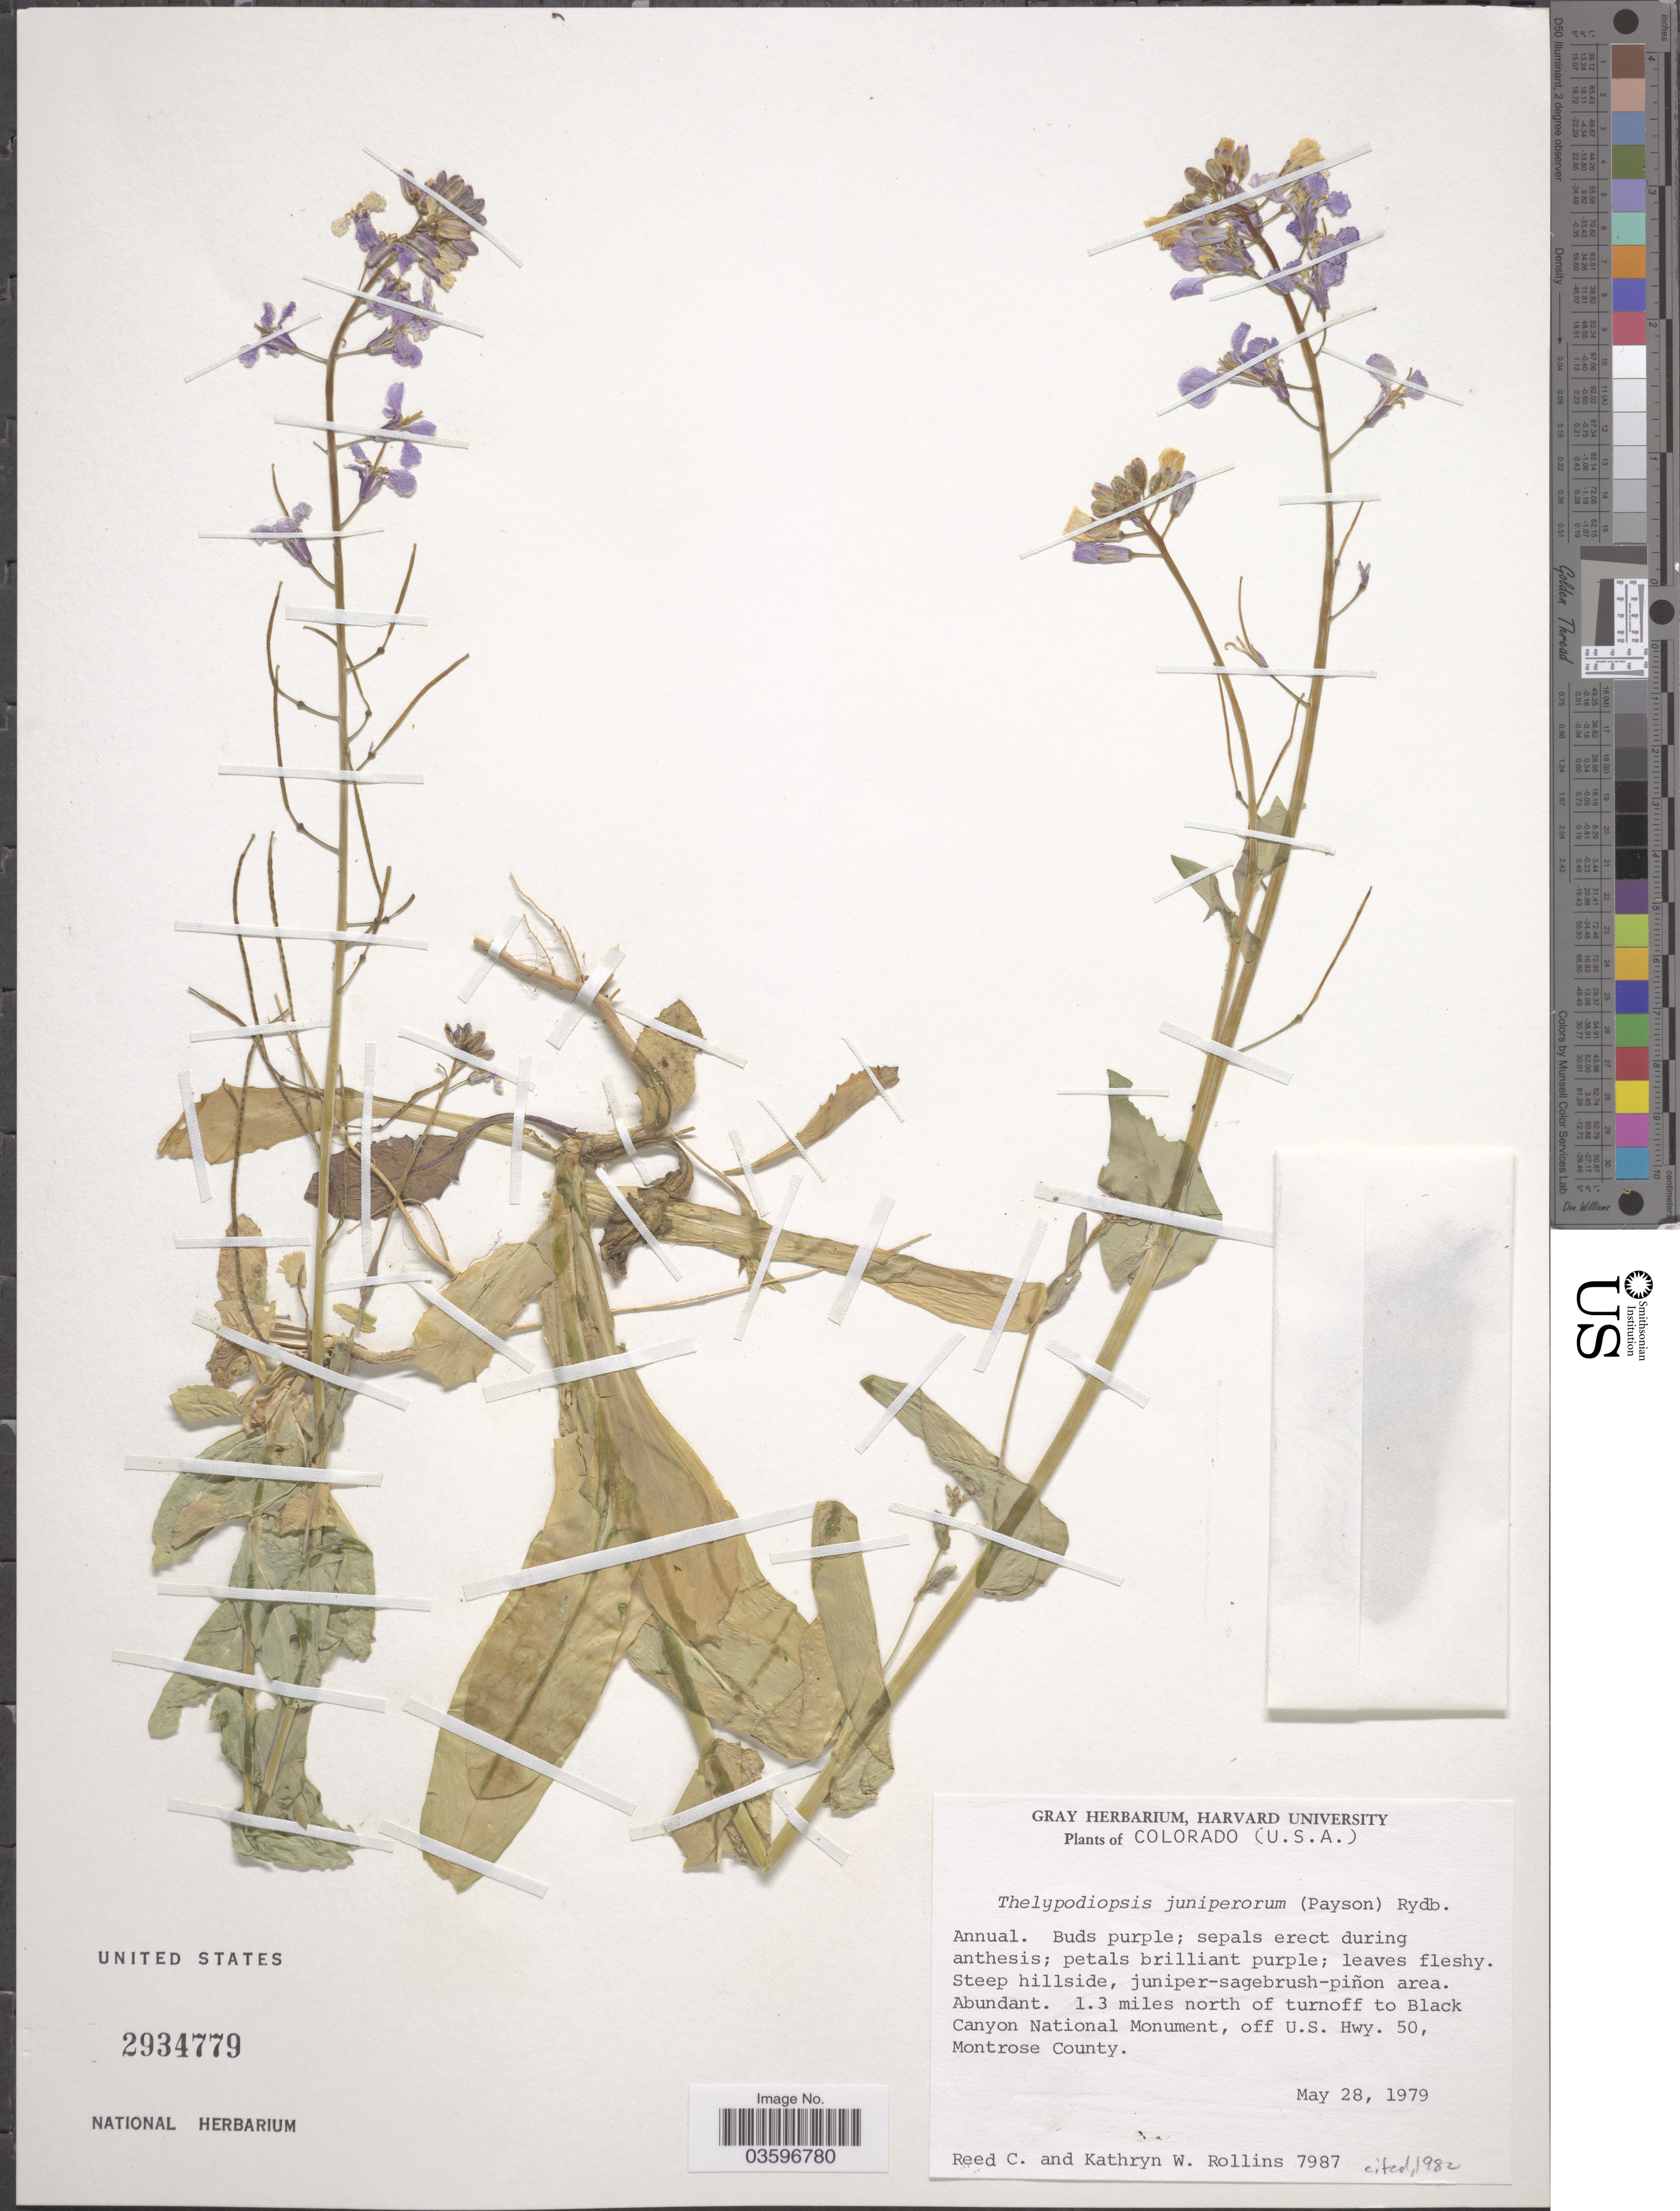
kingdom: Plantae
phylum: Tracheophyta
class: Magnoliopsida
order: Brassicales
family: Brassicaceae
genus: Thelypodiopsis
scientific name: Thelypodiopsis juniperorum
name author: (Payson) Rydb.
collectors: R. C. Rollins & K. W. Rollins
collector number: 7987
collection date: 1979-05-28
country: United States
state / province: Colorado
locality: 1.3 miles north of turnoff to Black Canyon National Monument, off U.S. Hwy. 50, Montrose County.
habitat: steep hillside, juniper-sagebrush-pinon area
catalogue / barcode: US 2934779